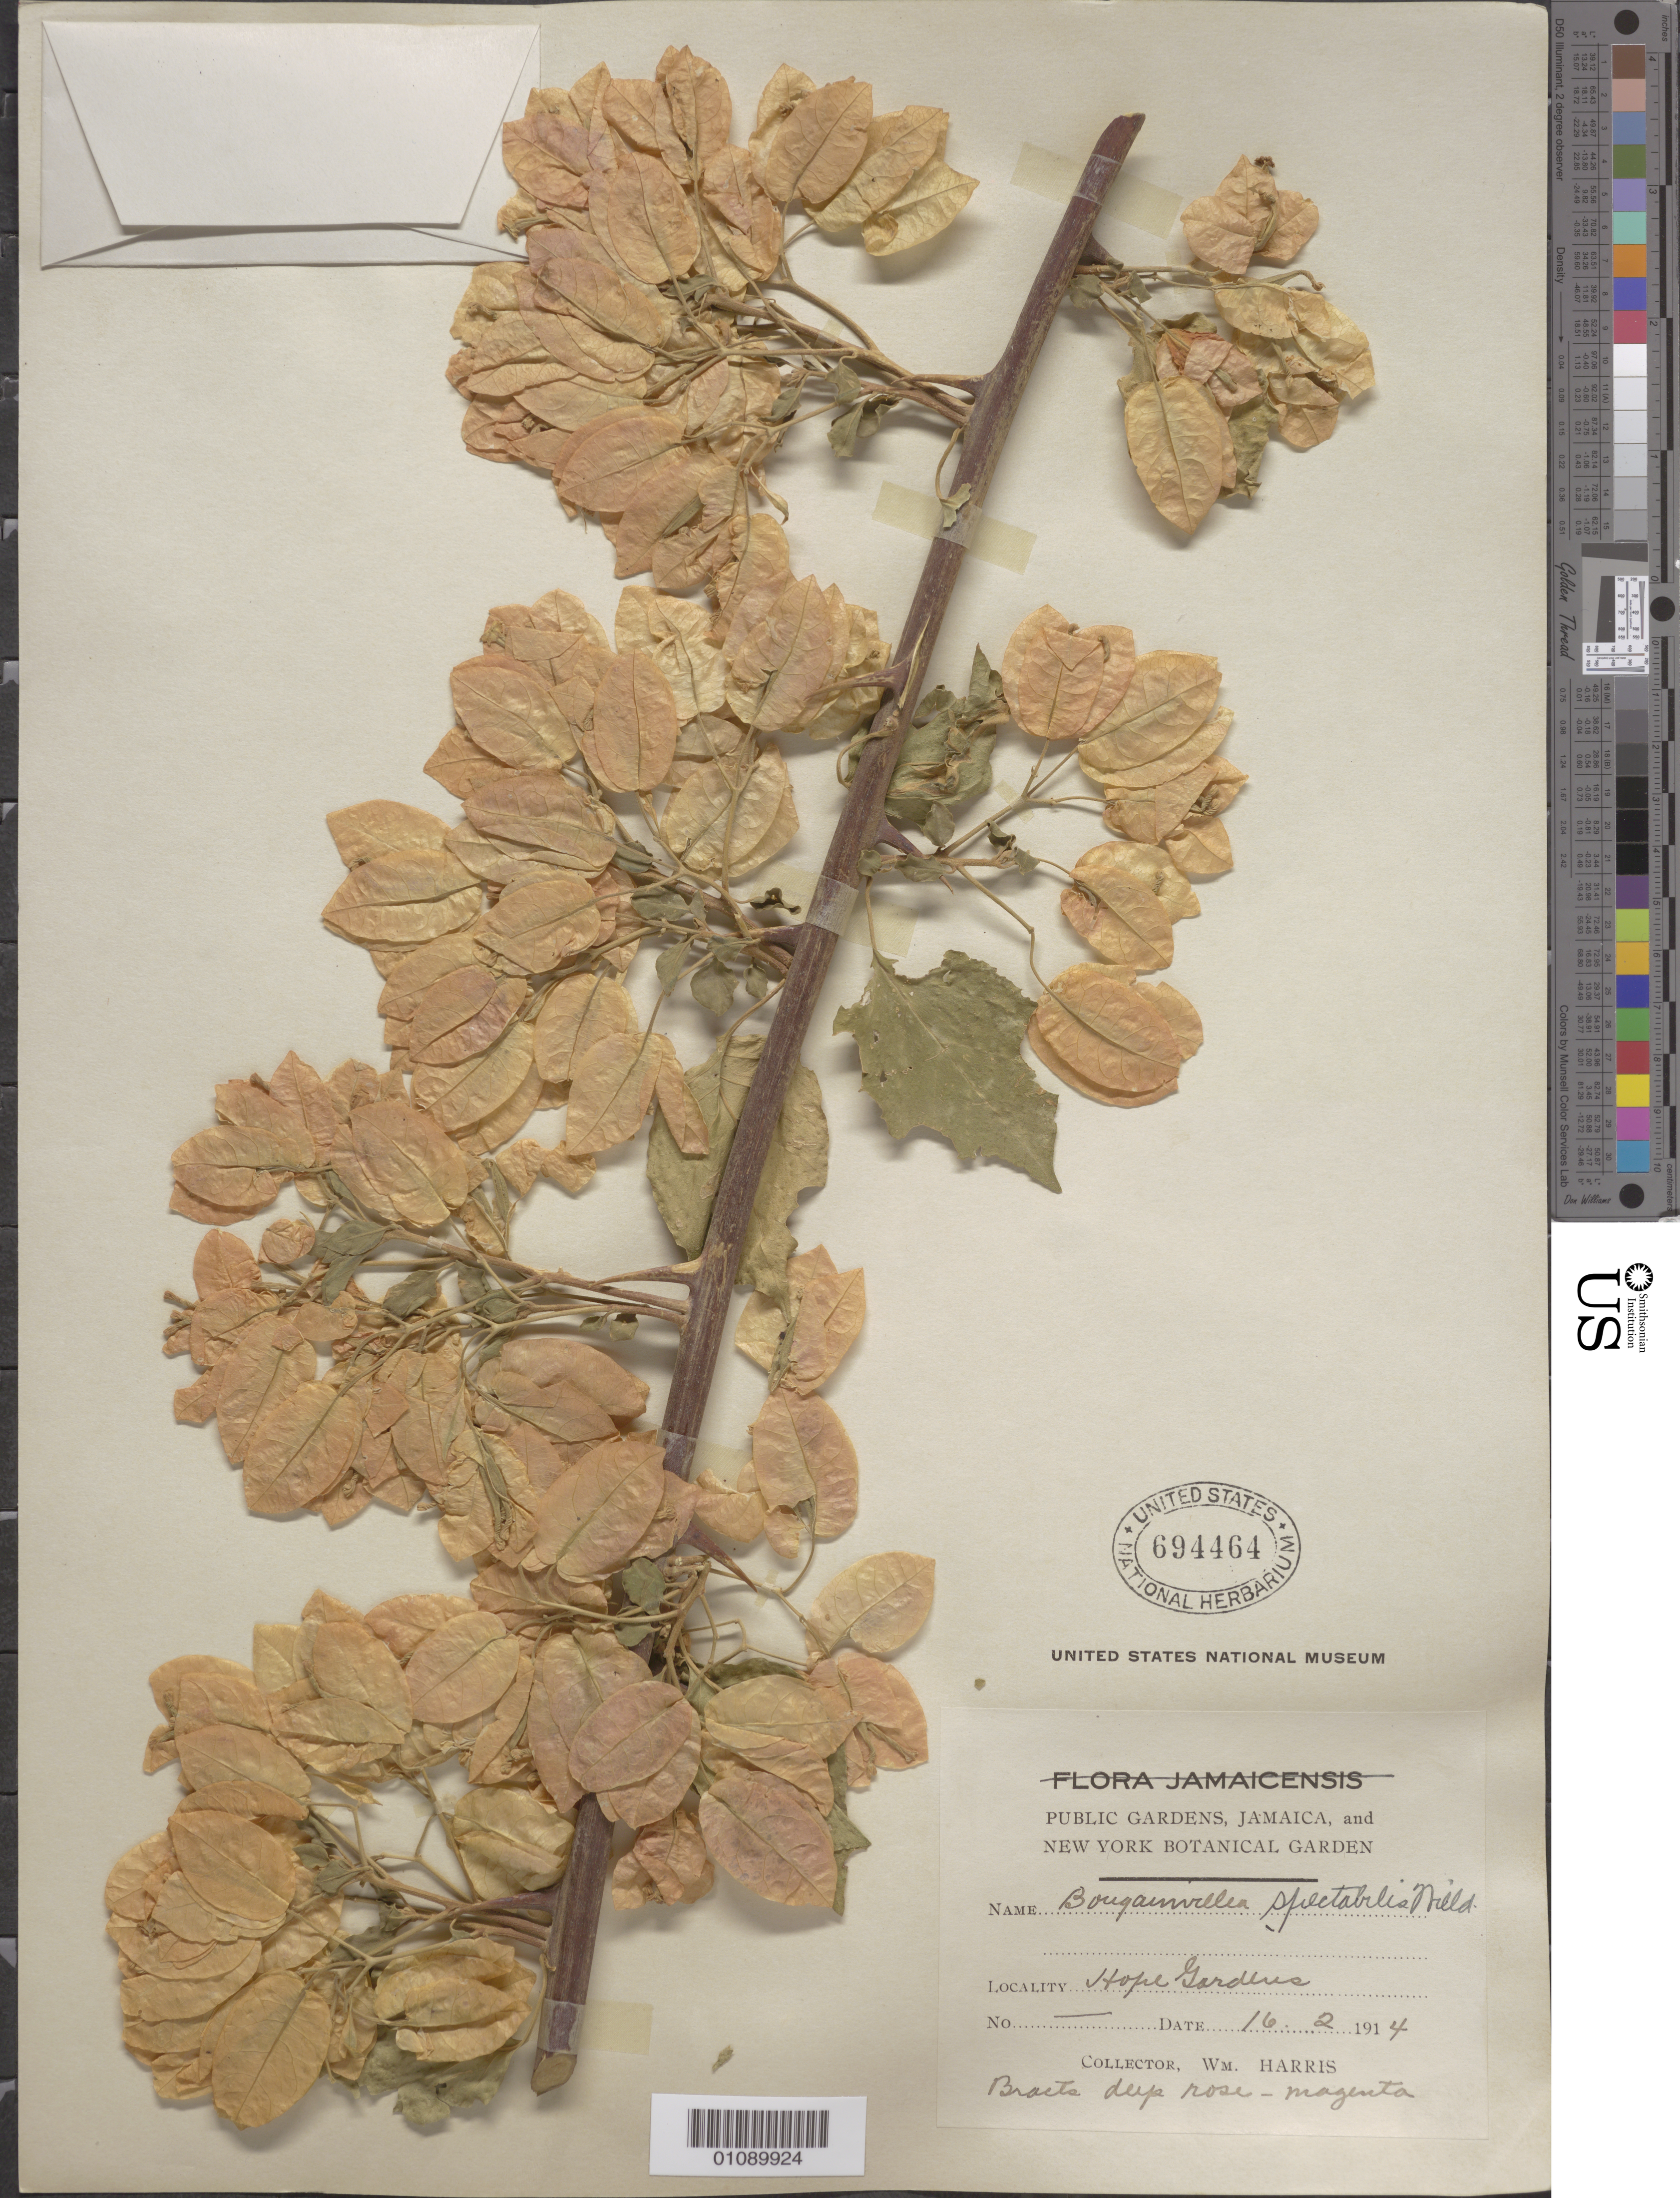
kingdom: Plantae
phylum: Tracheophyta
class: Magnoliopsida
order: Caryophyllales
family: Nyctaginaceae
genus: Bougainvillea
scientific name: Bougainvillea glabra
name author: Choisy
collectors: W. Harris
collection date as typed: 16 Feb 1914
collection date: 1914-02-16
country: Jamaica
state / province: Kingston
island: Jamaica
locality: Hope Gardens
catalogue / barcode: US 694464